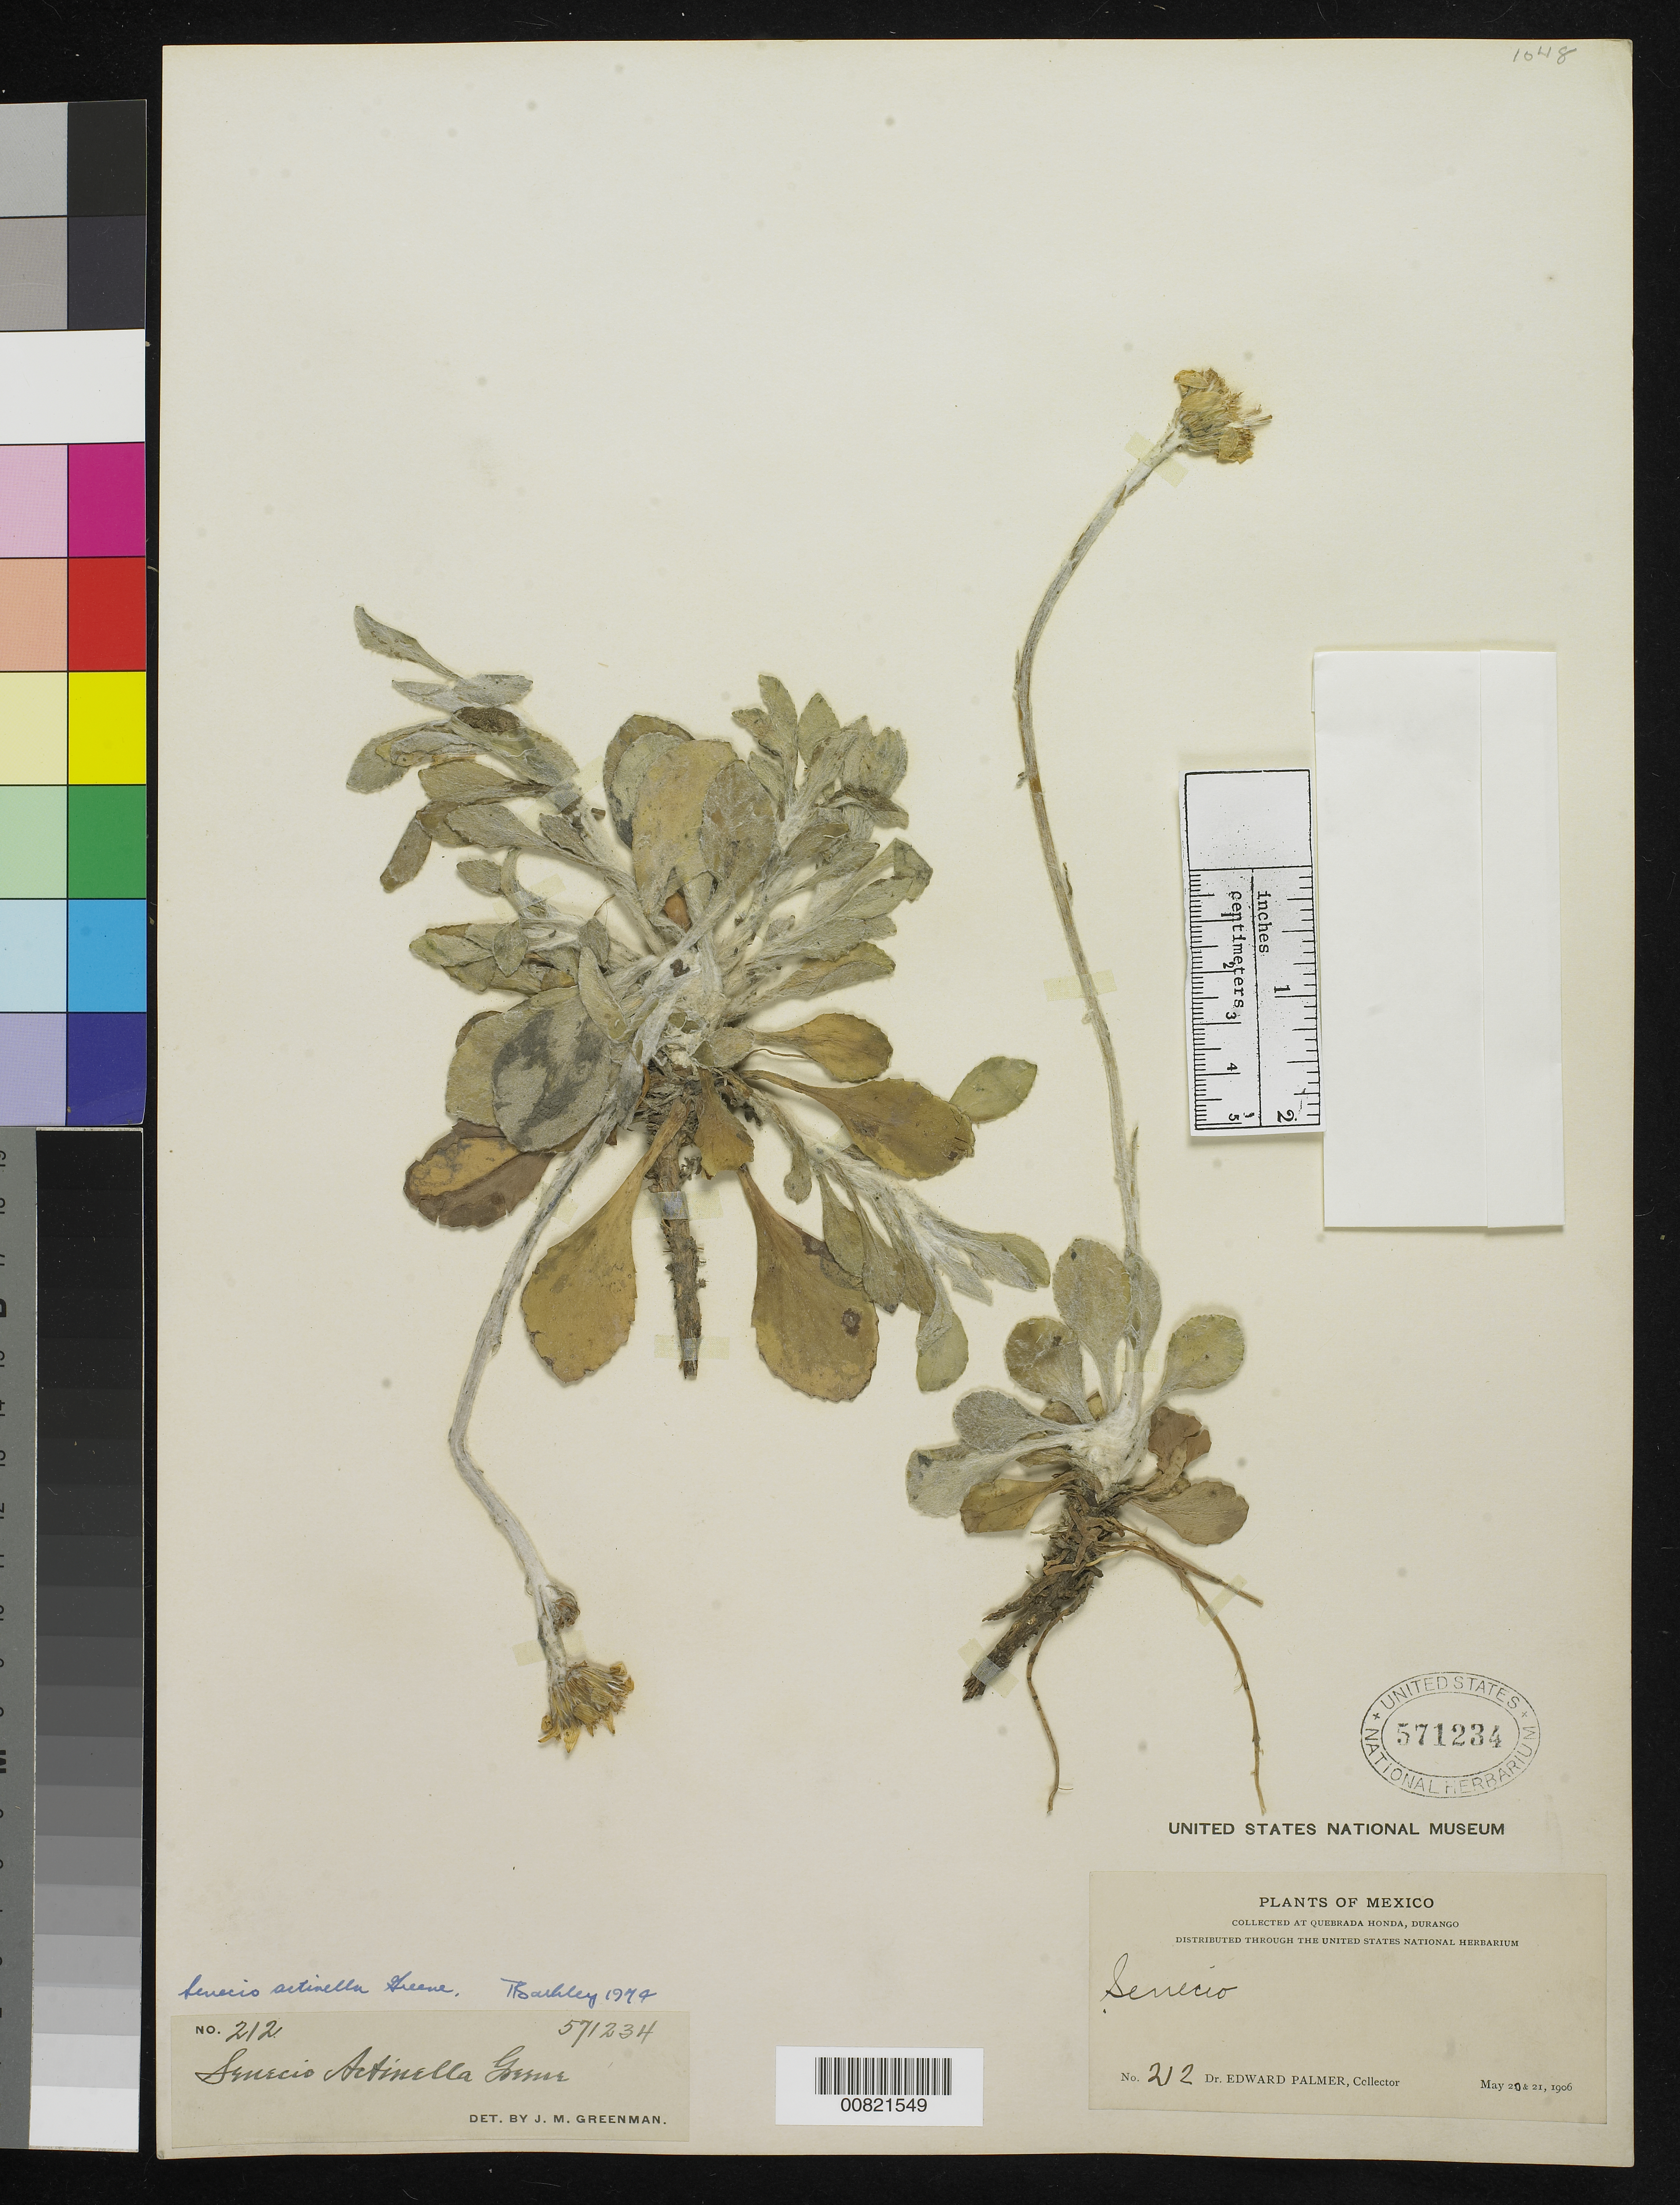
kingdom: Plantae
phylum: Tracheophyta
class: Magnoliopsida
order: Asterales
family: Asteraceae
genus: Senecio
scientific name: Senecio actinella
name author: Greene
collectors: E. Palmer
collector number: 212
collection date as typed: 20 May 1906 to 21 May 1906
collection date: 1906-05-20/1906-05-21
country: Mexico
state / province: Durango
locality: Quebrada Honda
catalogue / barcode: US 571234